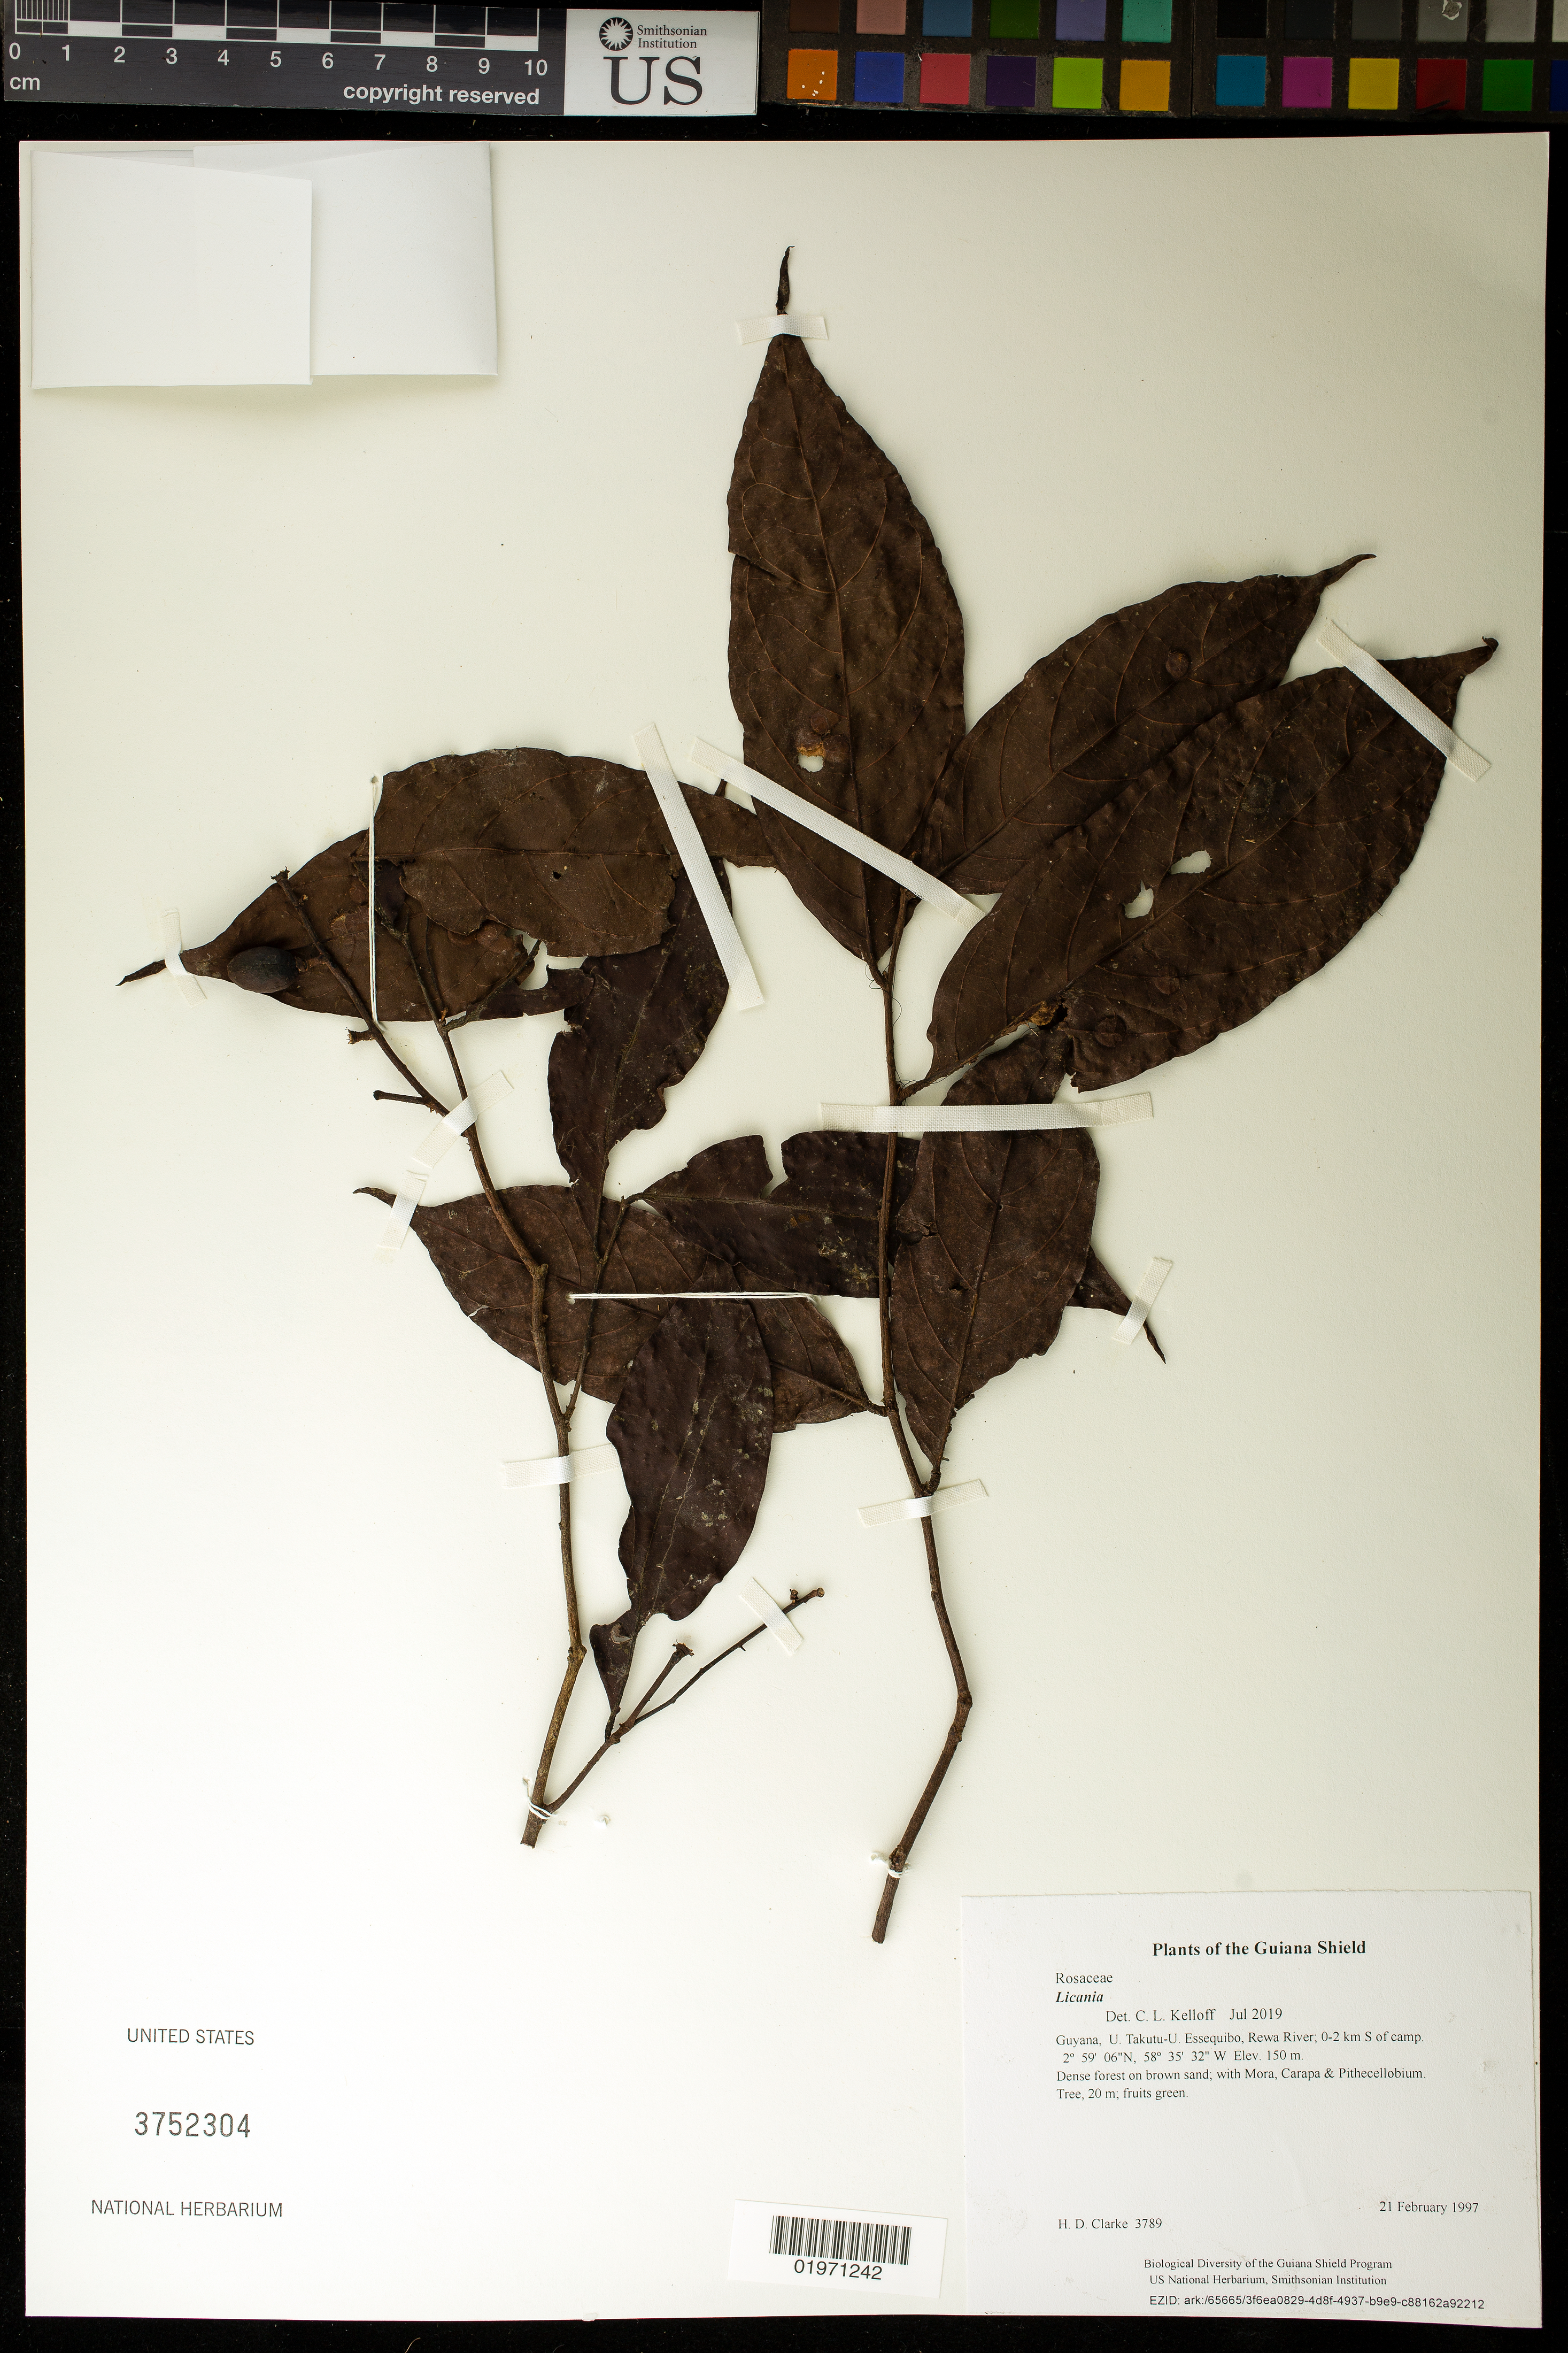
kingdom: Plantae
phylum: Tracheophyta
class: Magnoliopsida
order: Malpighiales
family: Chrysobalanaceae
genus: Licania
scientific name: Licania sp.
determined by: Kelloff, C. L.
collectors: H. D. Clarke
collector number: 3789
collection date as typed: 21 February 1997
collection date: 1997-02-21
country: Guyana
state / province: U. Takutu-U. Essequibo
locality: Rewa River; 0-2 km S of camp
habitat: Dense forest on brown sand; with Mora, Carapa & Pithecellobium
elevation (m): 150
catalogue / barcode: US 3752304